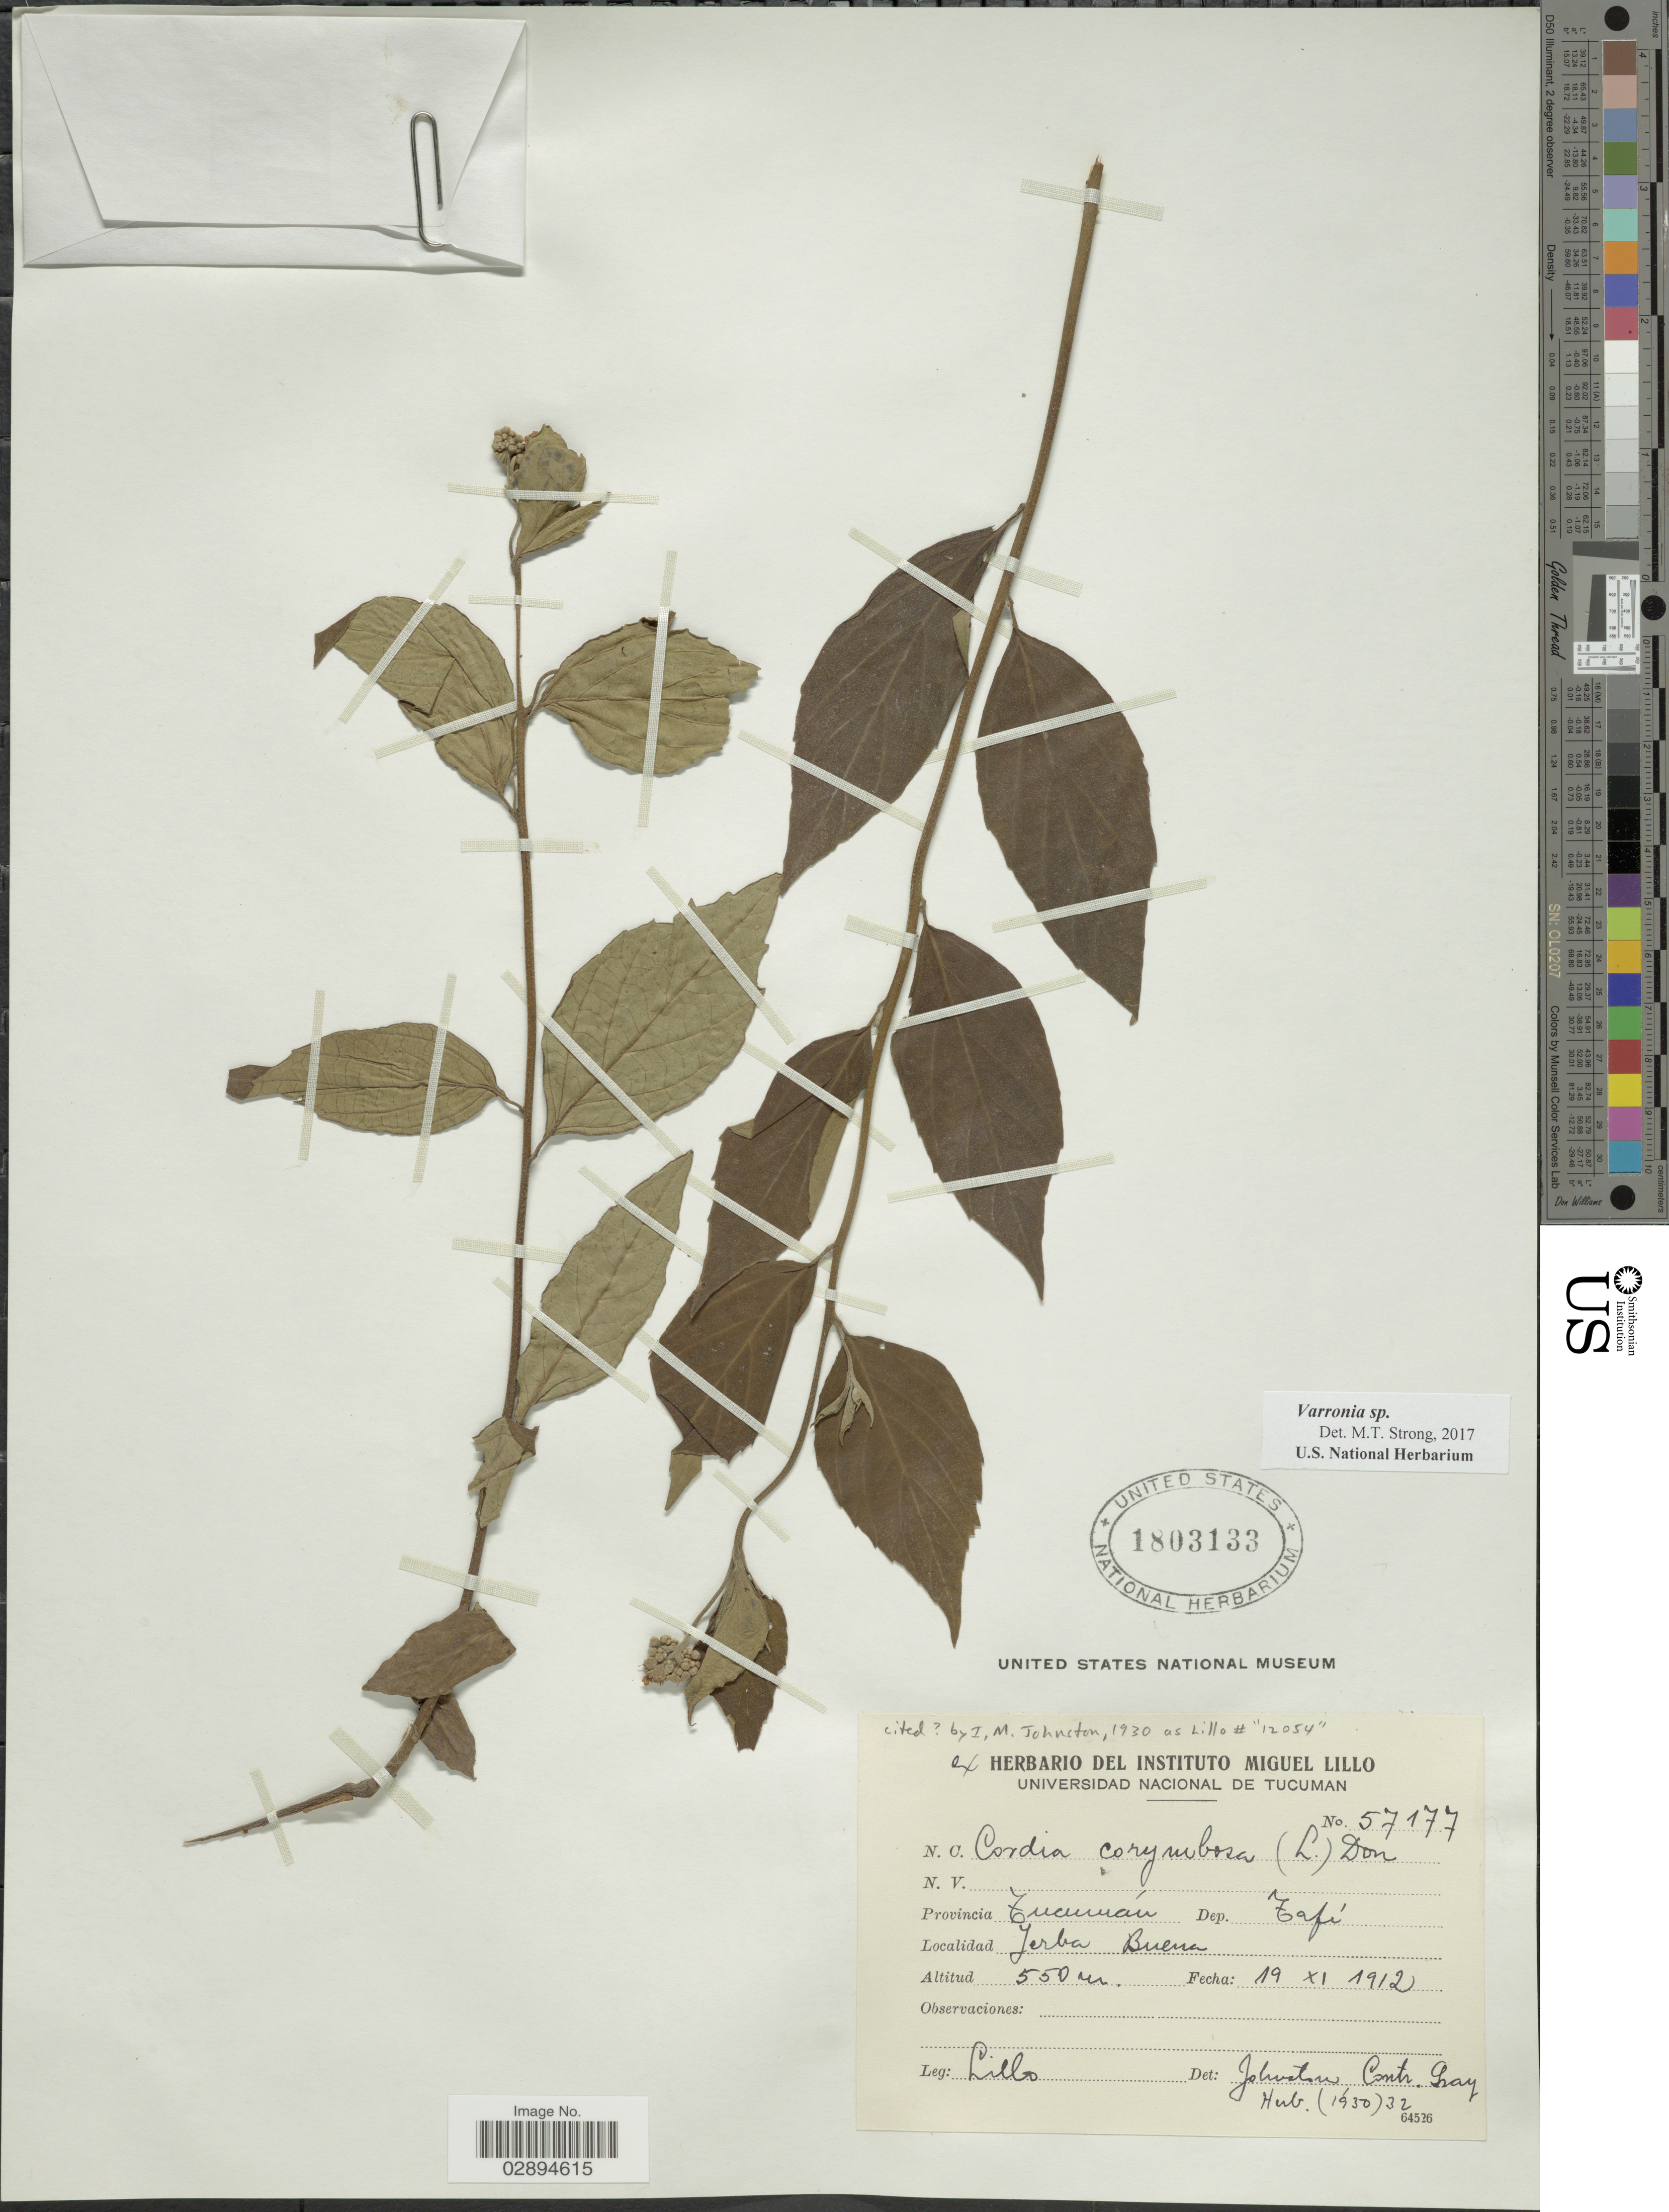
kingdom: Plantae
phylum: Tracheophyta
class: Magnoliopsida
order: Boraginales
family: Cordiaceae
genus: Varronia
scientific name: Varronia sp.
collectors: M. Lillo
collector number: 57177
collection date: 1912-11-19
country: Argentina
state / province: Tucuman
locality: Provincia Tucumán. Dep. Tafí. Yerba Buena.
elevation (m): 550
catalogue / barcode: US 1803133